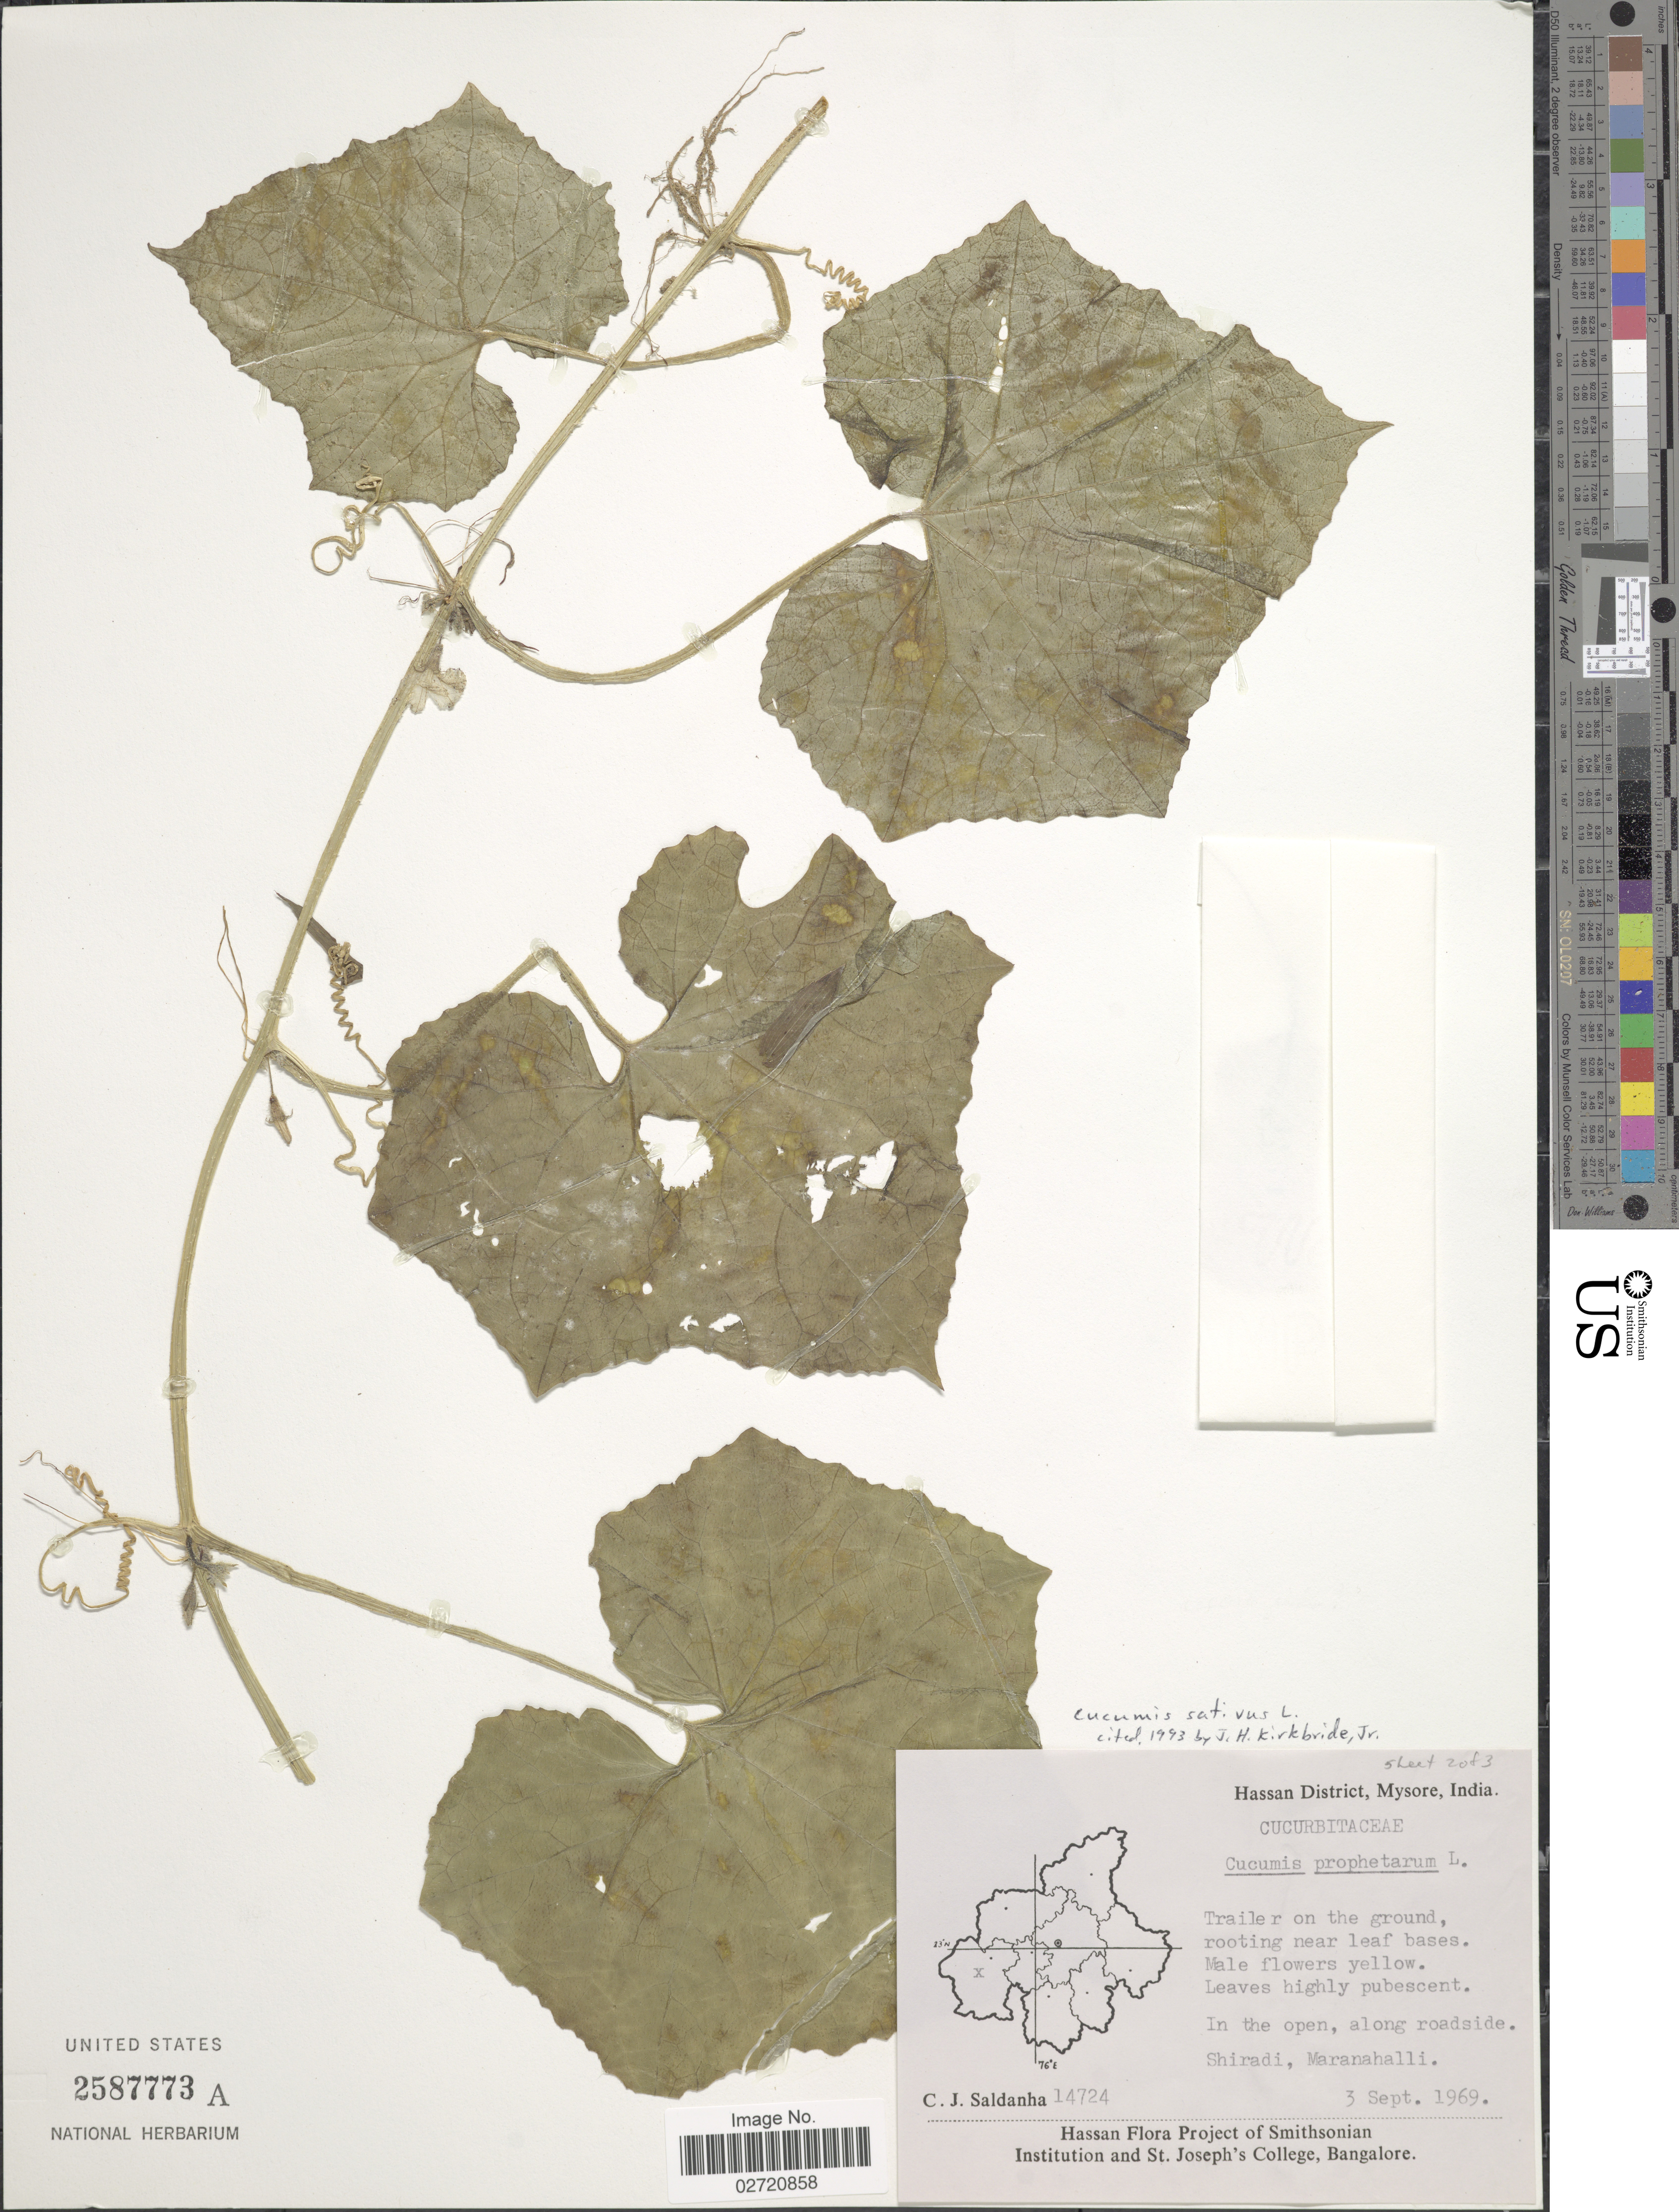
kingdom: Plantae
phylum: Tracheophyta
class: Magnoliopsida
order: Cucurbitales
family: Cucurbitaceae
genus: Cucumis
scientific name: Cucumis sativus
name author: L.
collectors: C. J. Saldanha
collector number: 14724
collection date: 1969-09-03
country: India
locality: Hassan District, Mysore. In the open, along roadside. Shiradi, Maranahalli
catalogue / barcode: US 2587773A